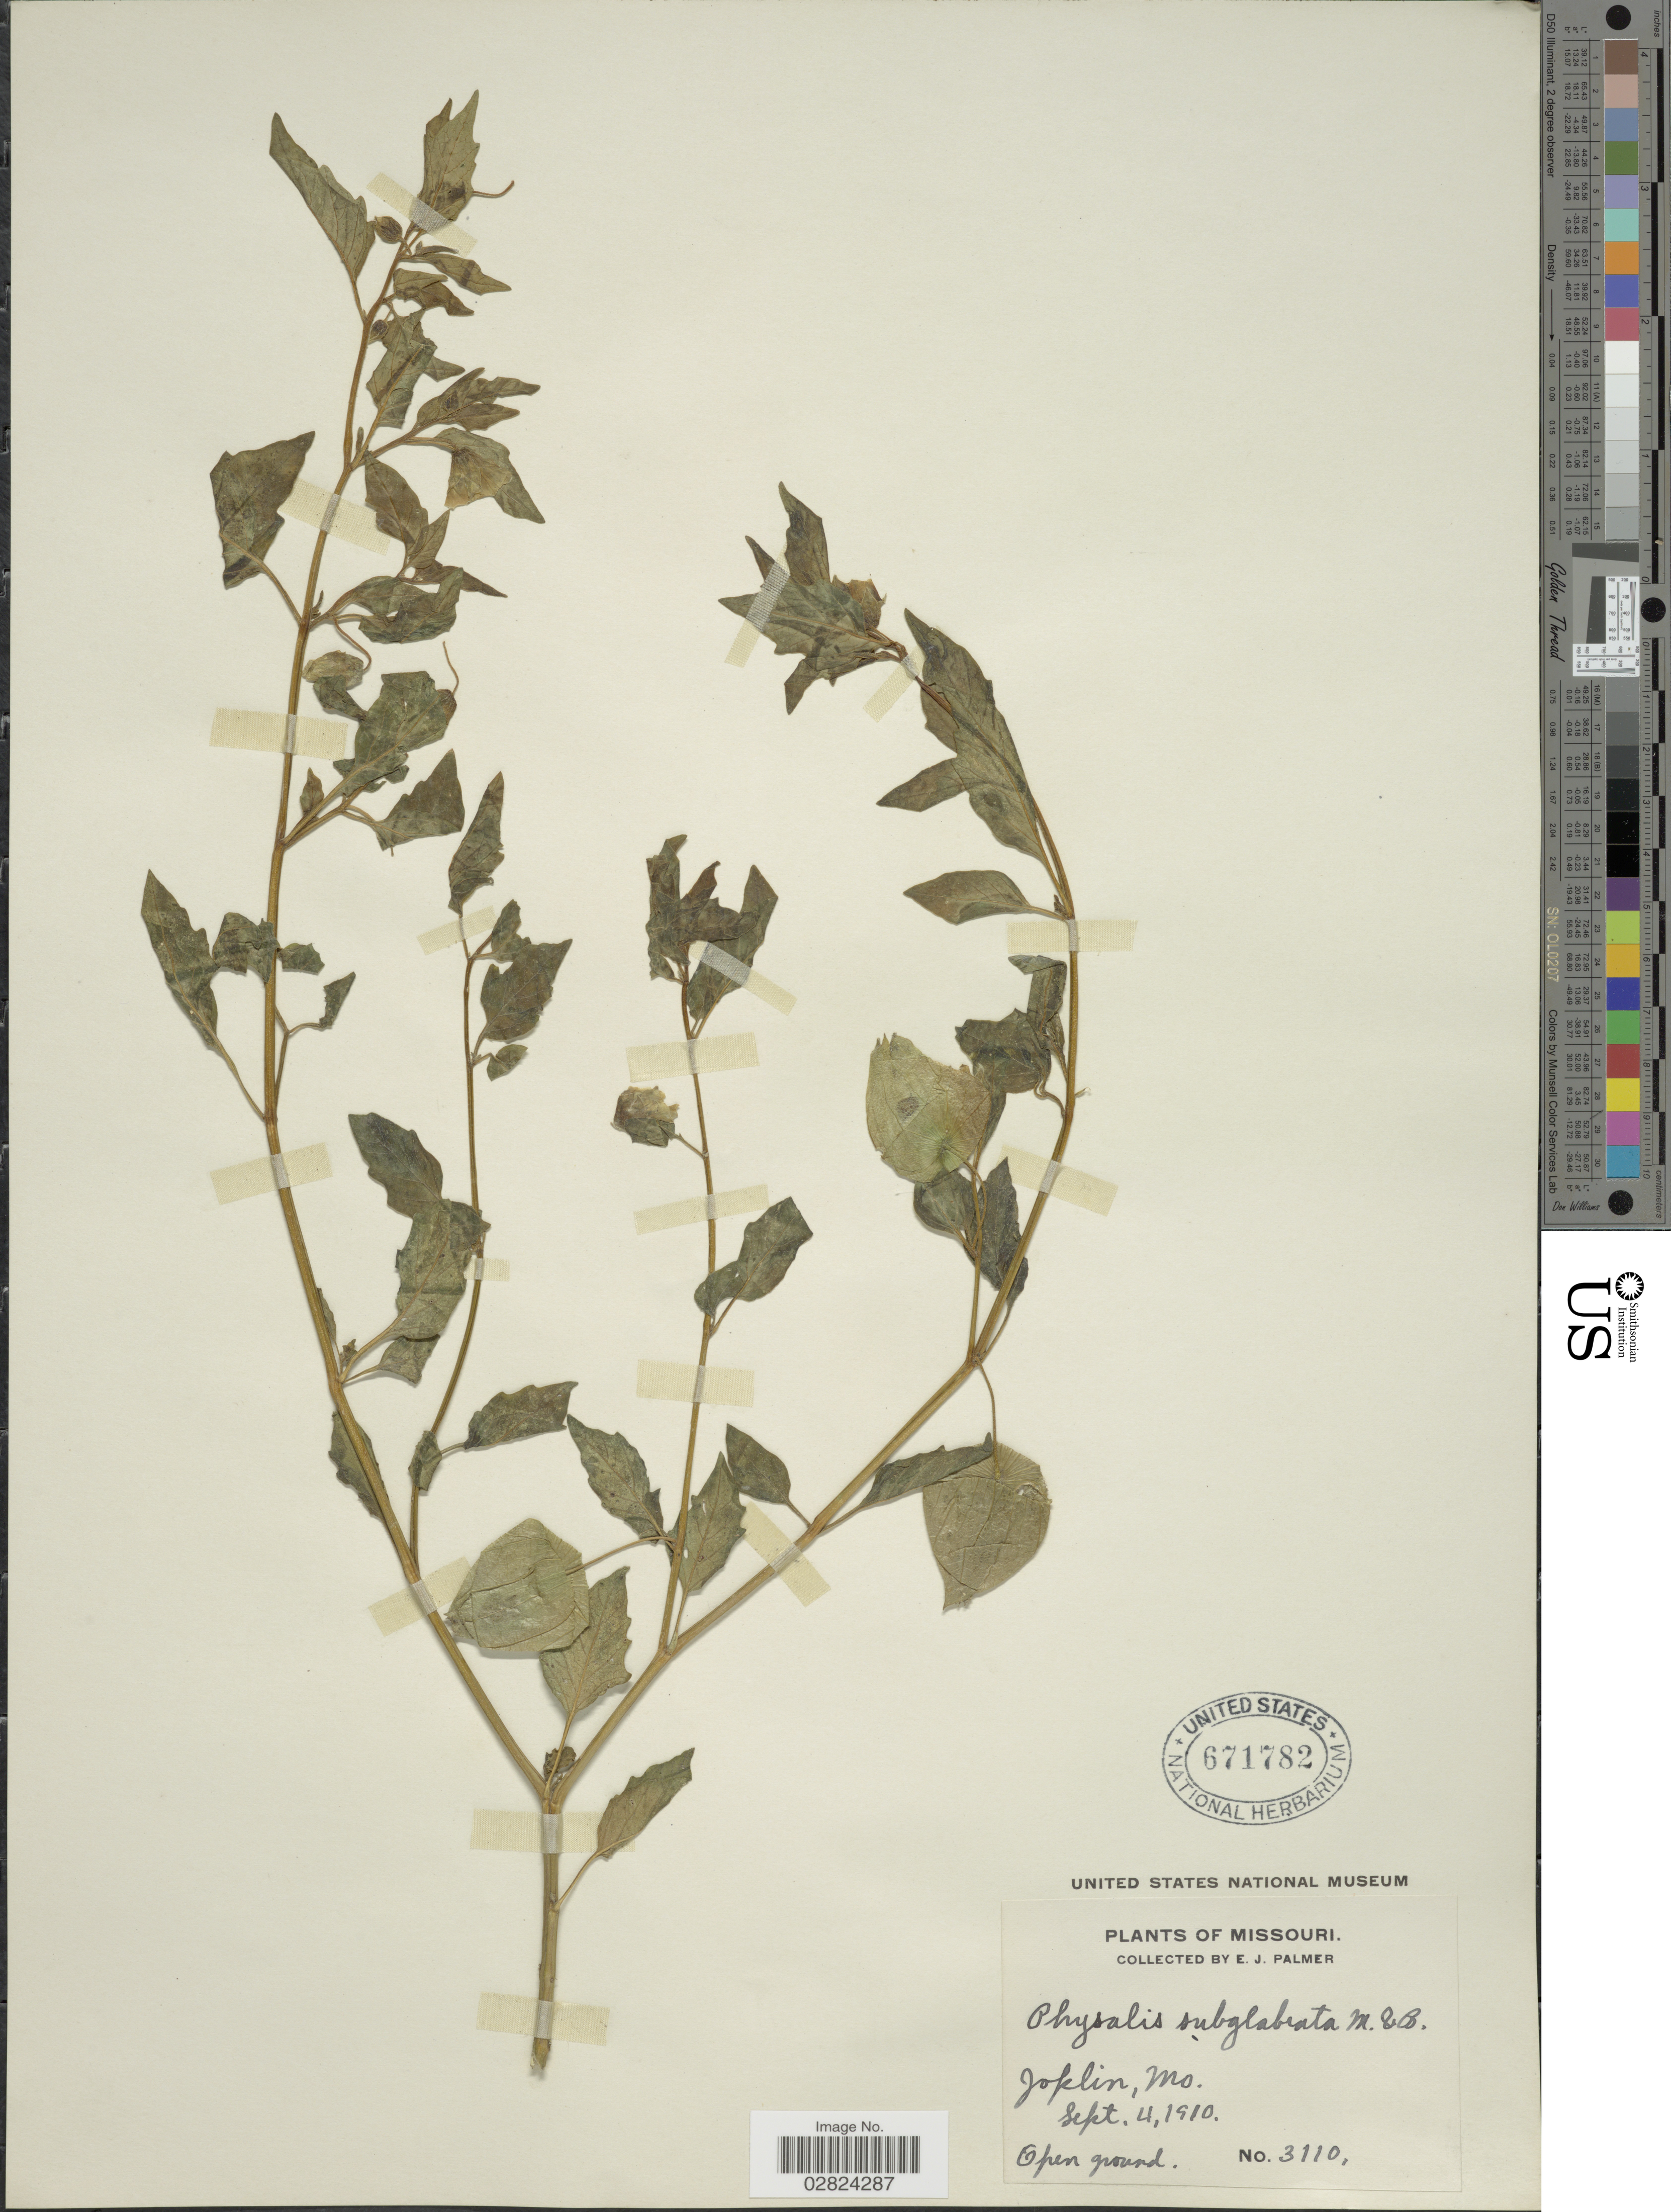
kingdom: Plantae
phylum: Tracheophyta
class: Magnoliopsida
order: Solanales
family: Solanaceae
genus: Physalis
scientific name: Physalis subglabrata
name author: Mack. & Bush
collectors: E. J. Palmer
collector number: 3110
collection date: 1910-09-04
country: United States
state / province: Missouri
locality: Joplin, Mo.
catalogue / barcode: US 671782